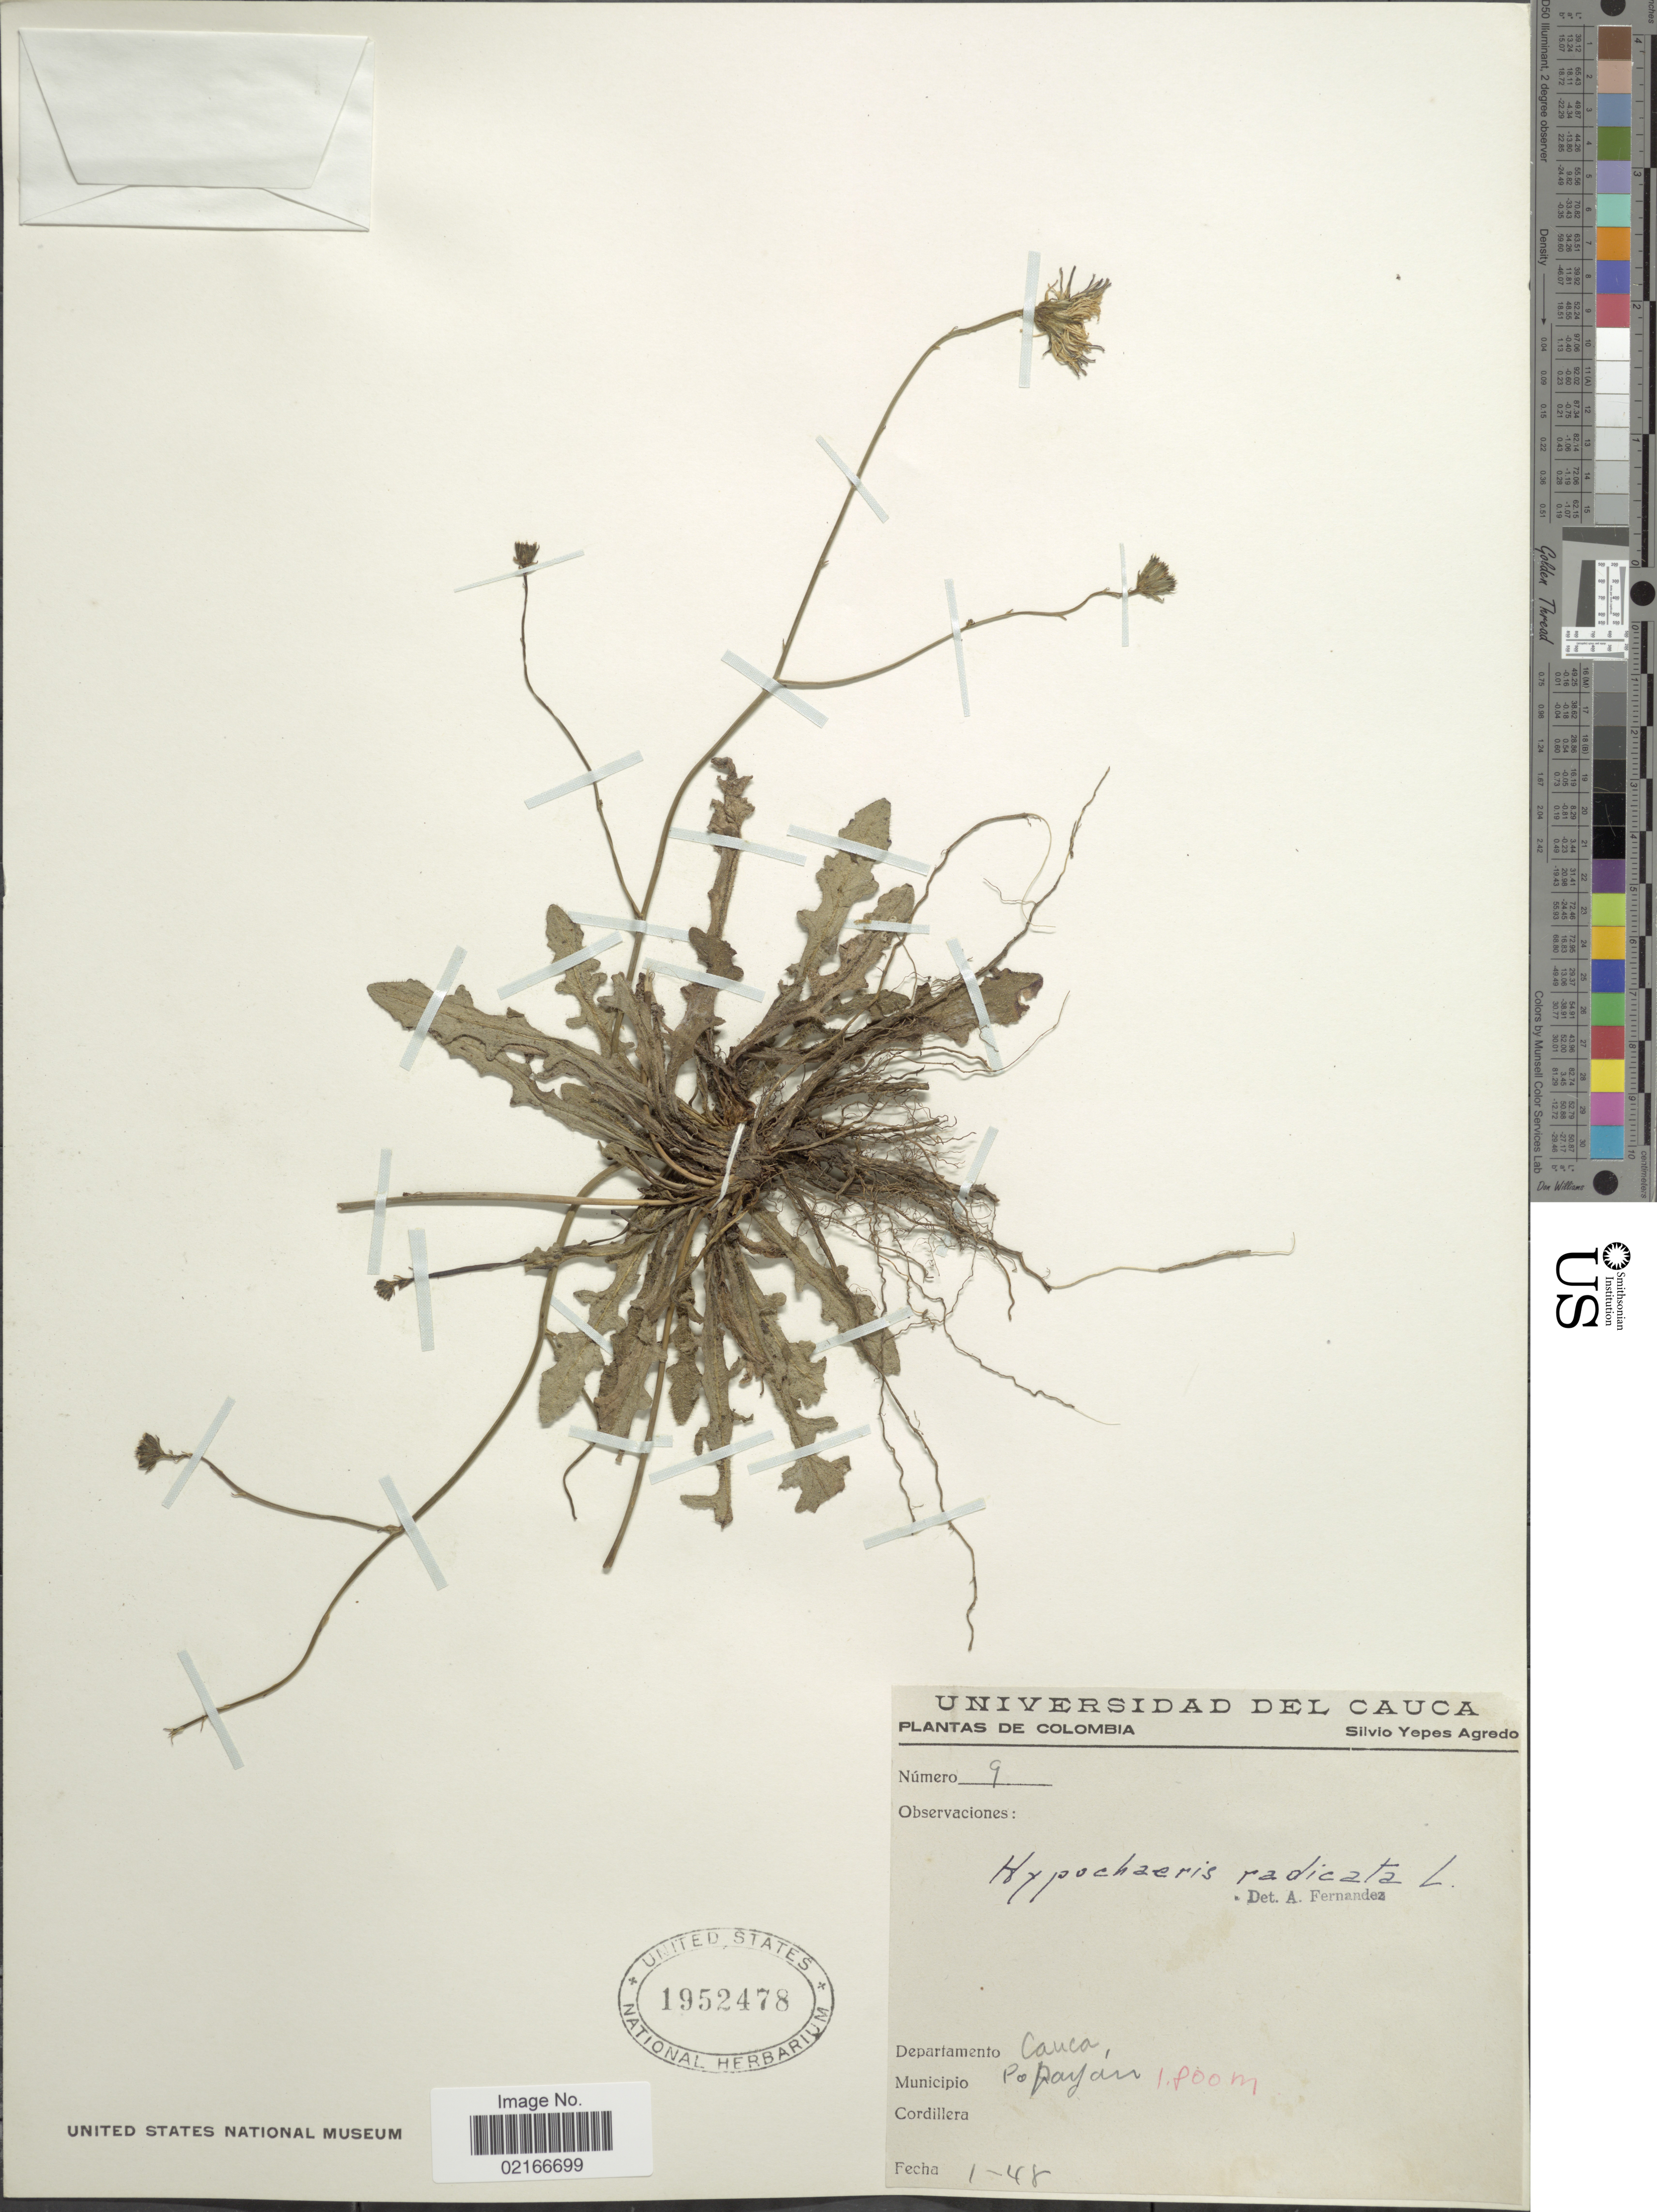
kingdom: Plantae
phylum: Tracheophyta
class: Magnoliopsida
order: Asterales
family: Asteraceae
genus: Hypochaeris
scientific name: Hypochaeris radicata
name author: L.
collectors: S. Yepes-Agredo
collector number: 9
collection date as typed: Transcribed d/m/y: /1/48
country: Colombia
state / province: Cauca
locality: Municipio Popayán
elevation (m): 1800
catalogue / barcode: US 1952478